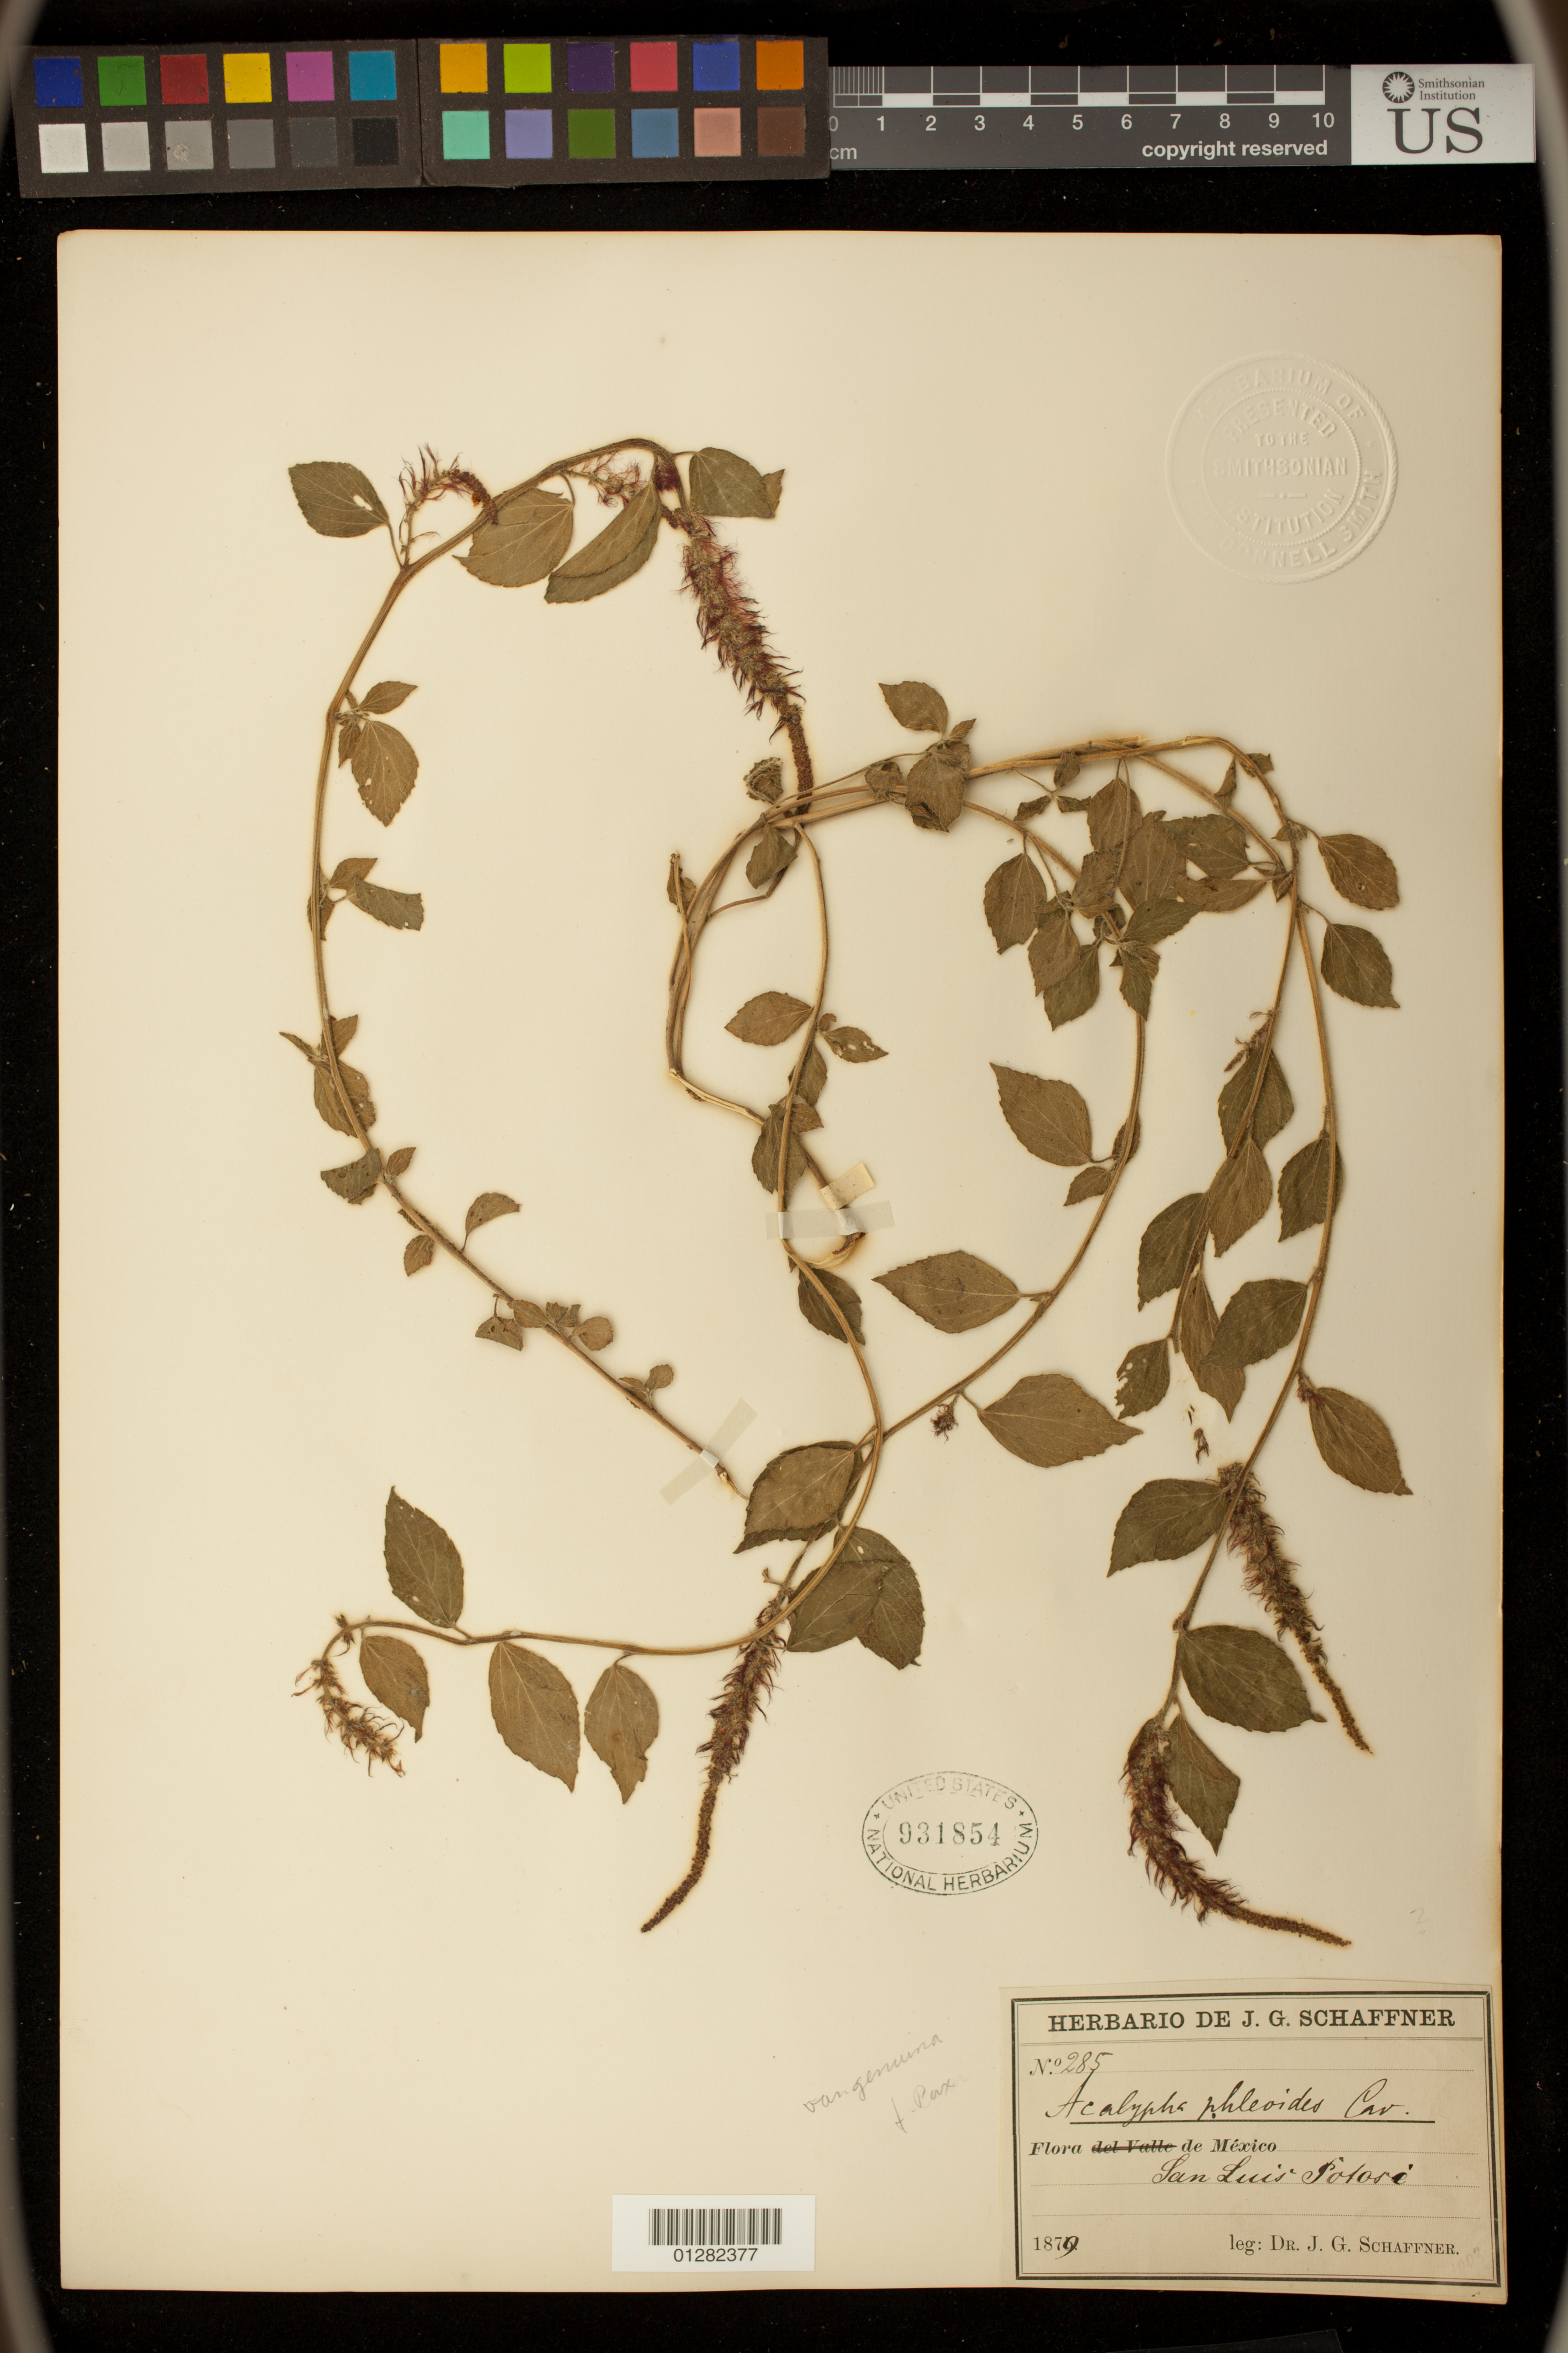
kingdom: Plantae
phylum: Tracheophyta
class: Magnoliopsida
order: Malpighiales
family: Euphorbiaceae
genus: Acalypha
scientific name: Acalypha phleoides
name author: Cav.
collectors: E. A. Goldman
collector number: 285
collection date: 1879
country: Mexico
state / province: San Luis Potosí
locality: San Luis Potosí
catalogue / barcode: US 931854